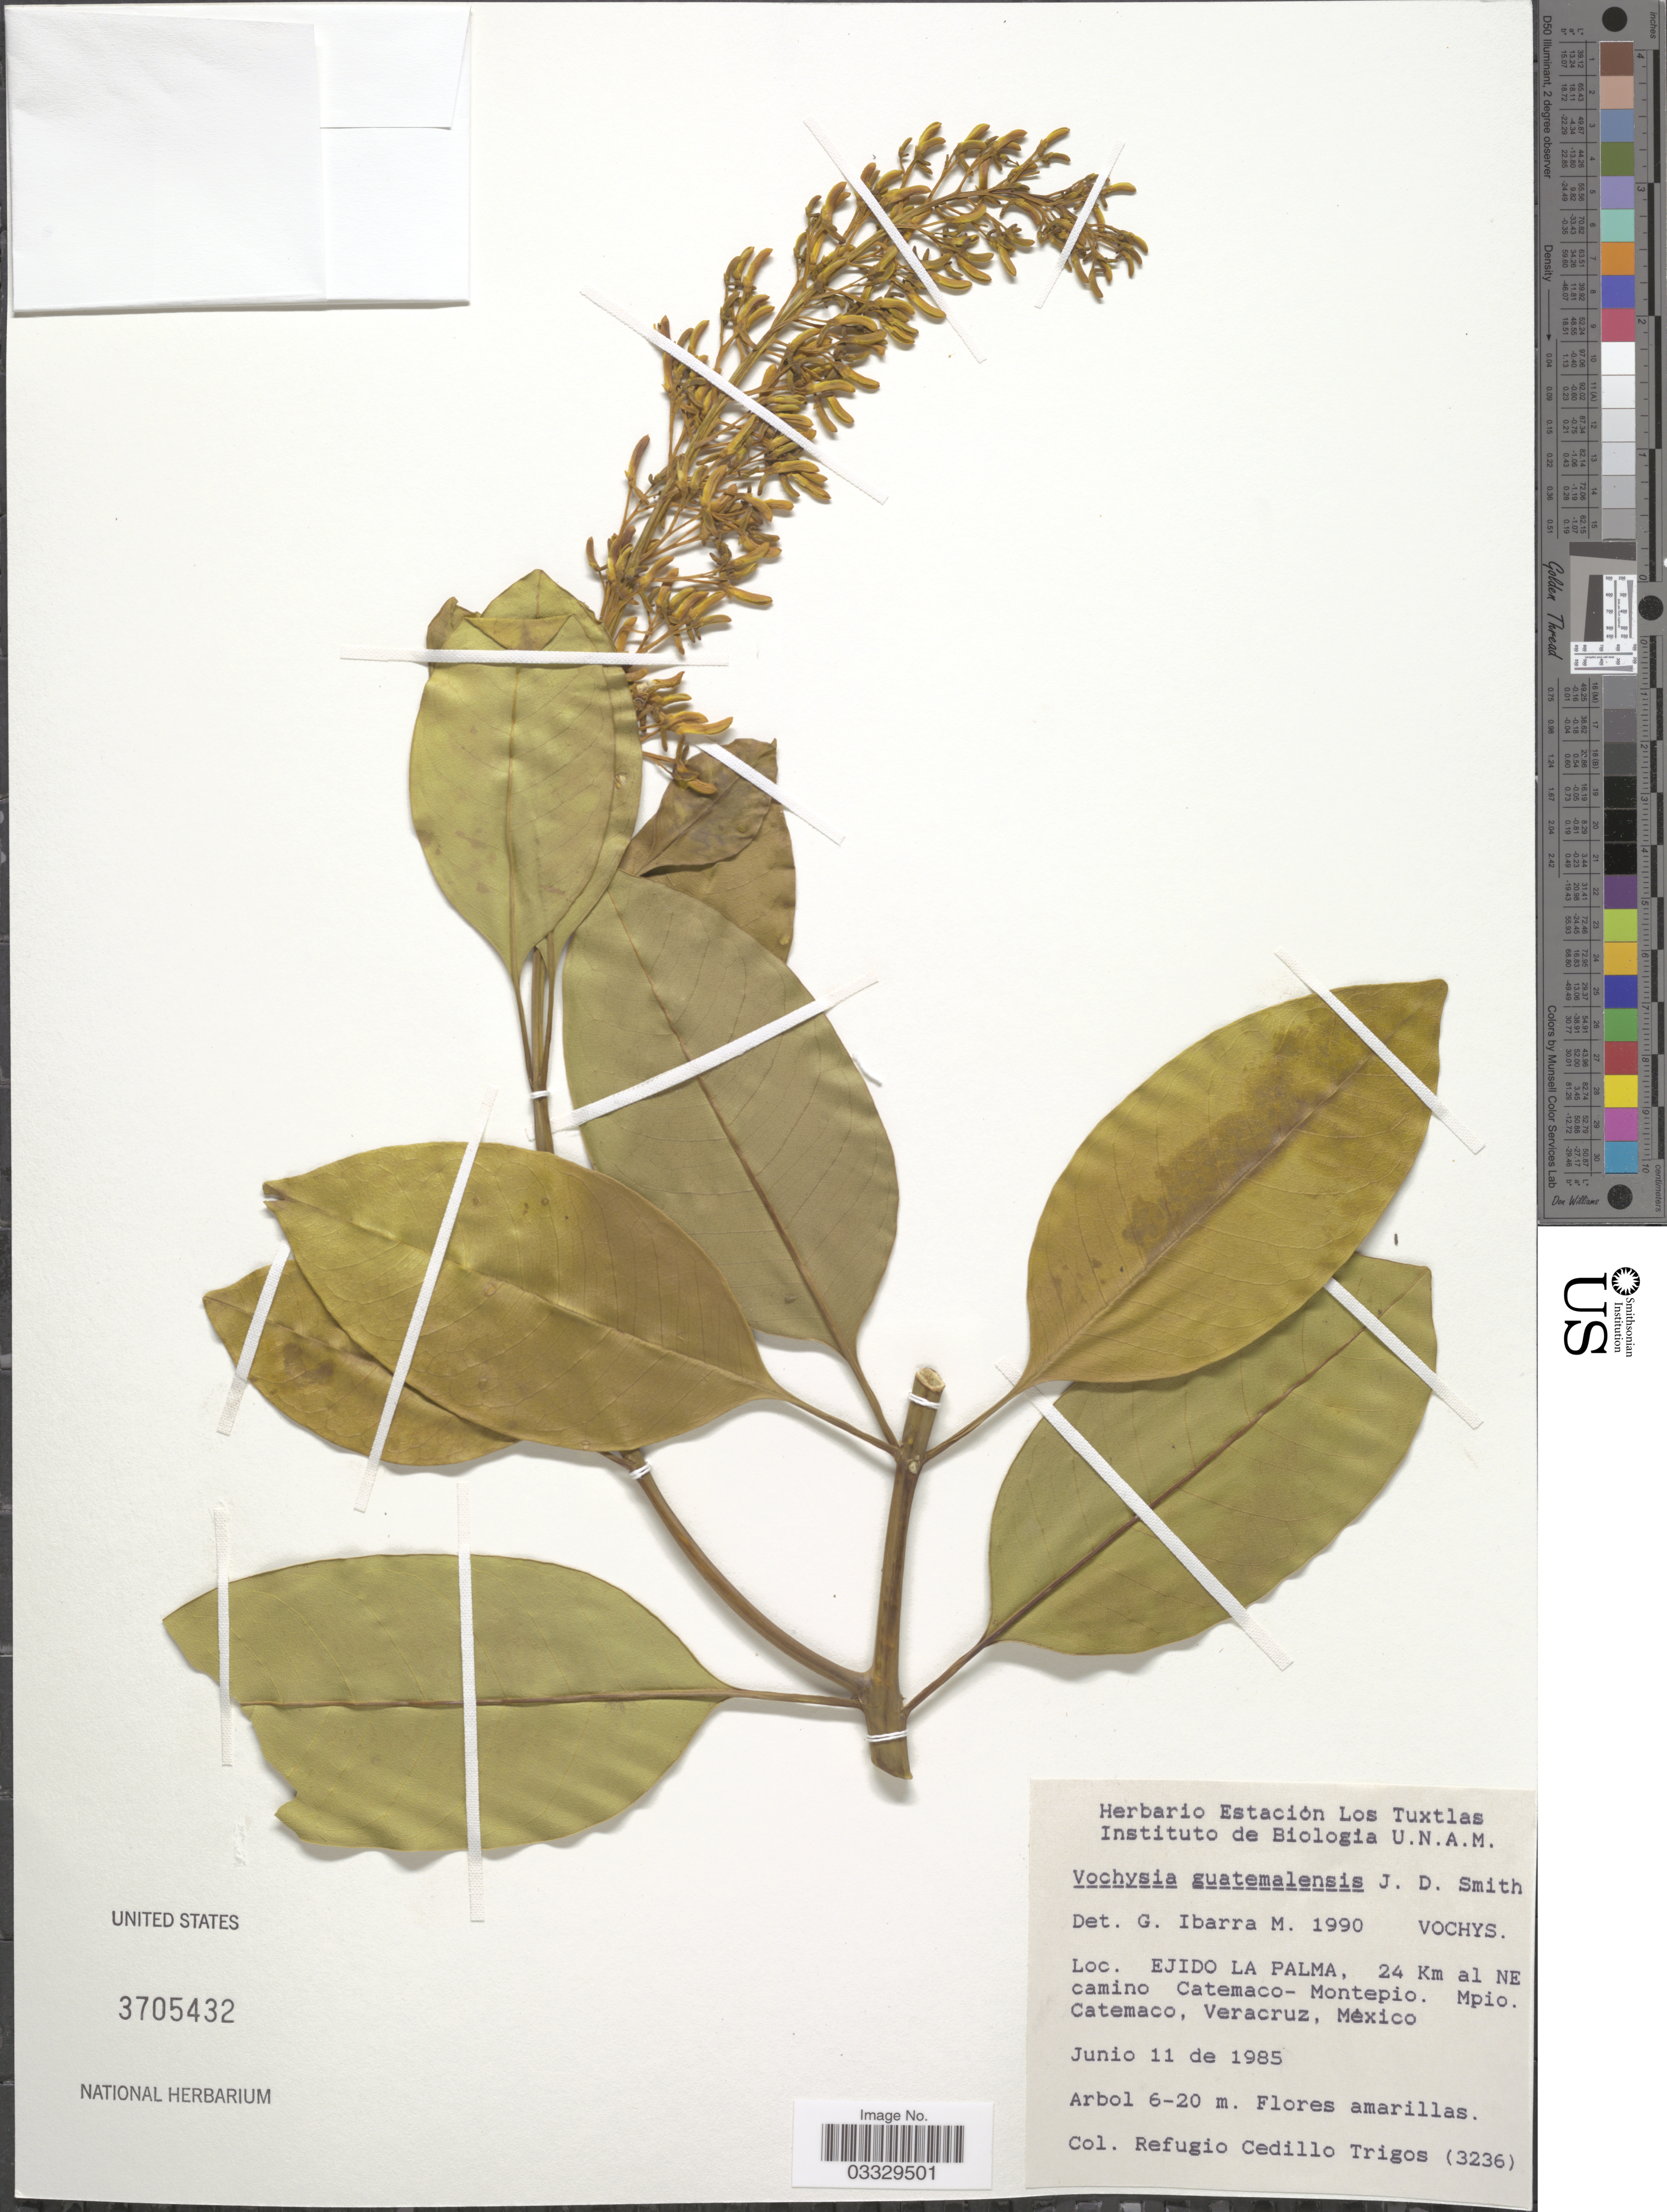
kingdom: Plantae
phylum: Tracheophyta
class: Magnoliopsida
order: Myrtales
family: Vochysiaceae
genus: Vochysia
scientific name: Vochysia guatemalensis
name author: Donn. Sm.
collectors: R. CedilloT.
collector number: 3236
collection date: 1985-06-11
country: Mexico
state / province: Veracruz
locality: Ejido La Palma, 24 Km al NE camino Catemaco - Montepio. Mpio. Catemaco, Veracruz.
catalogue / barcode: US 3705432